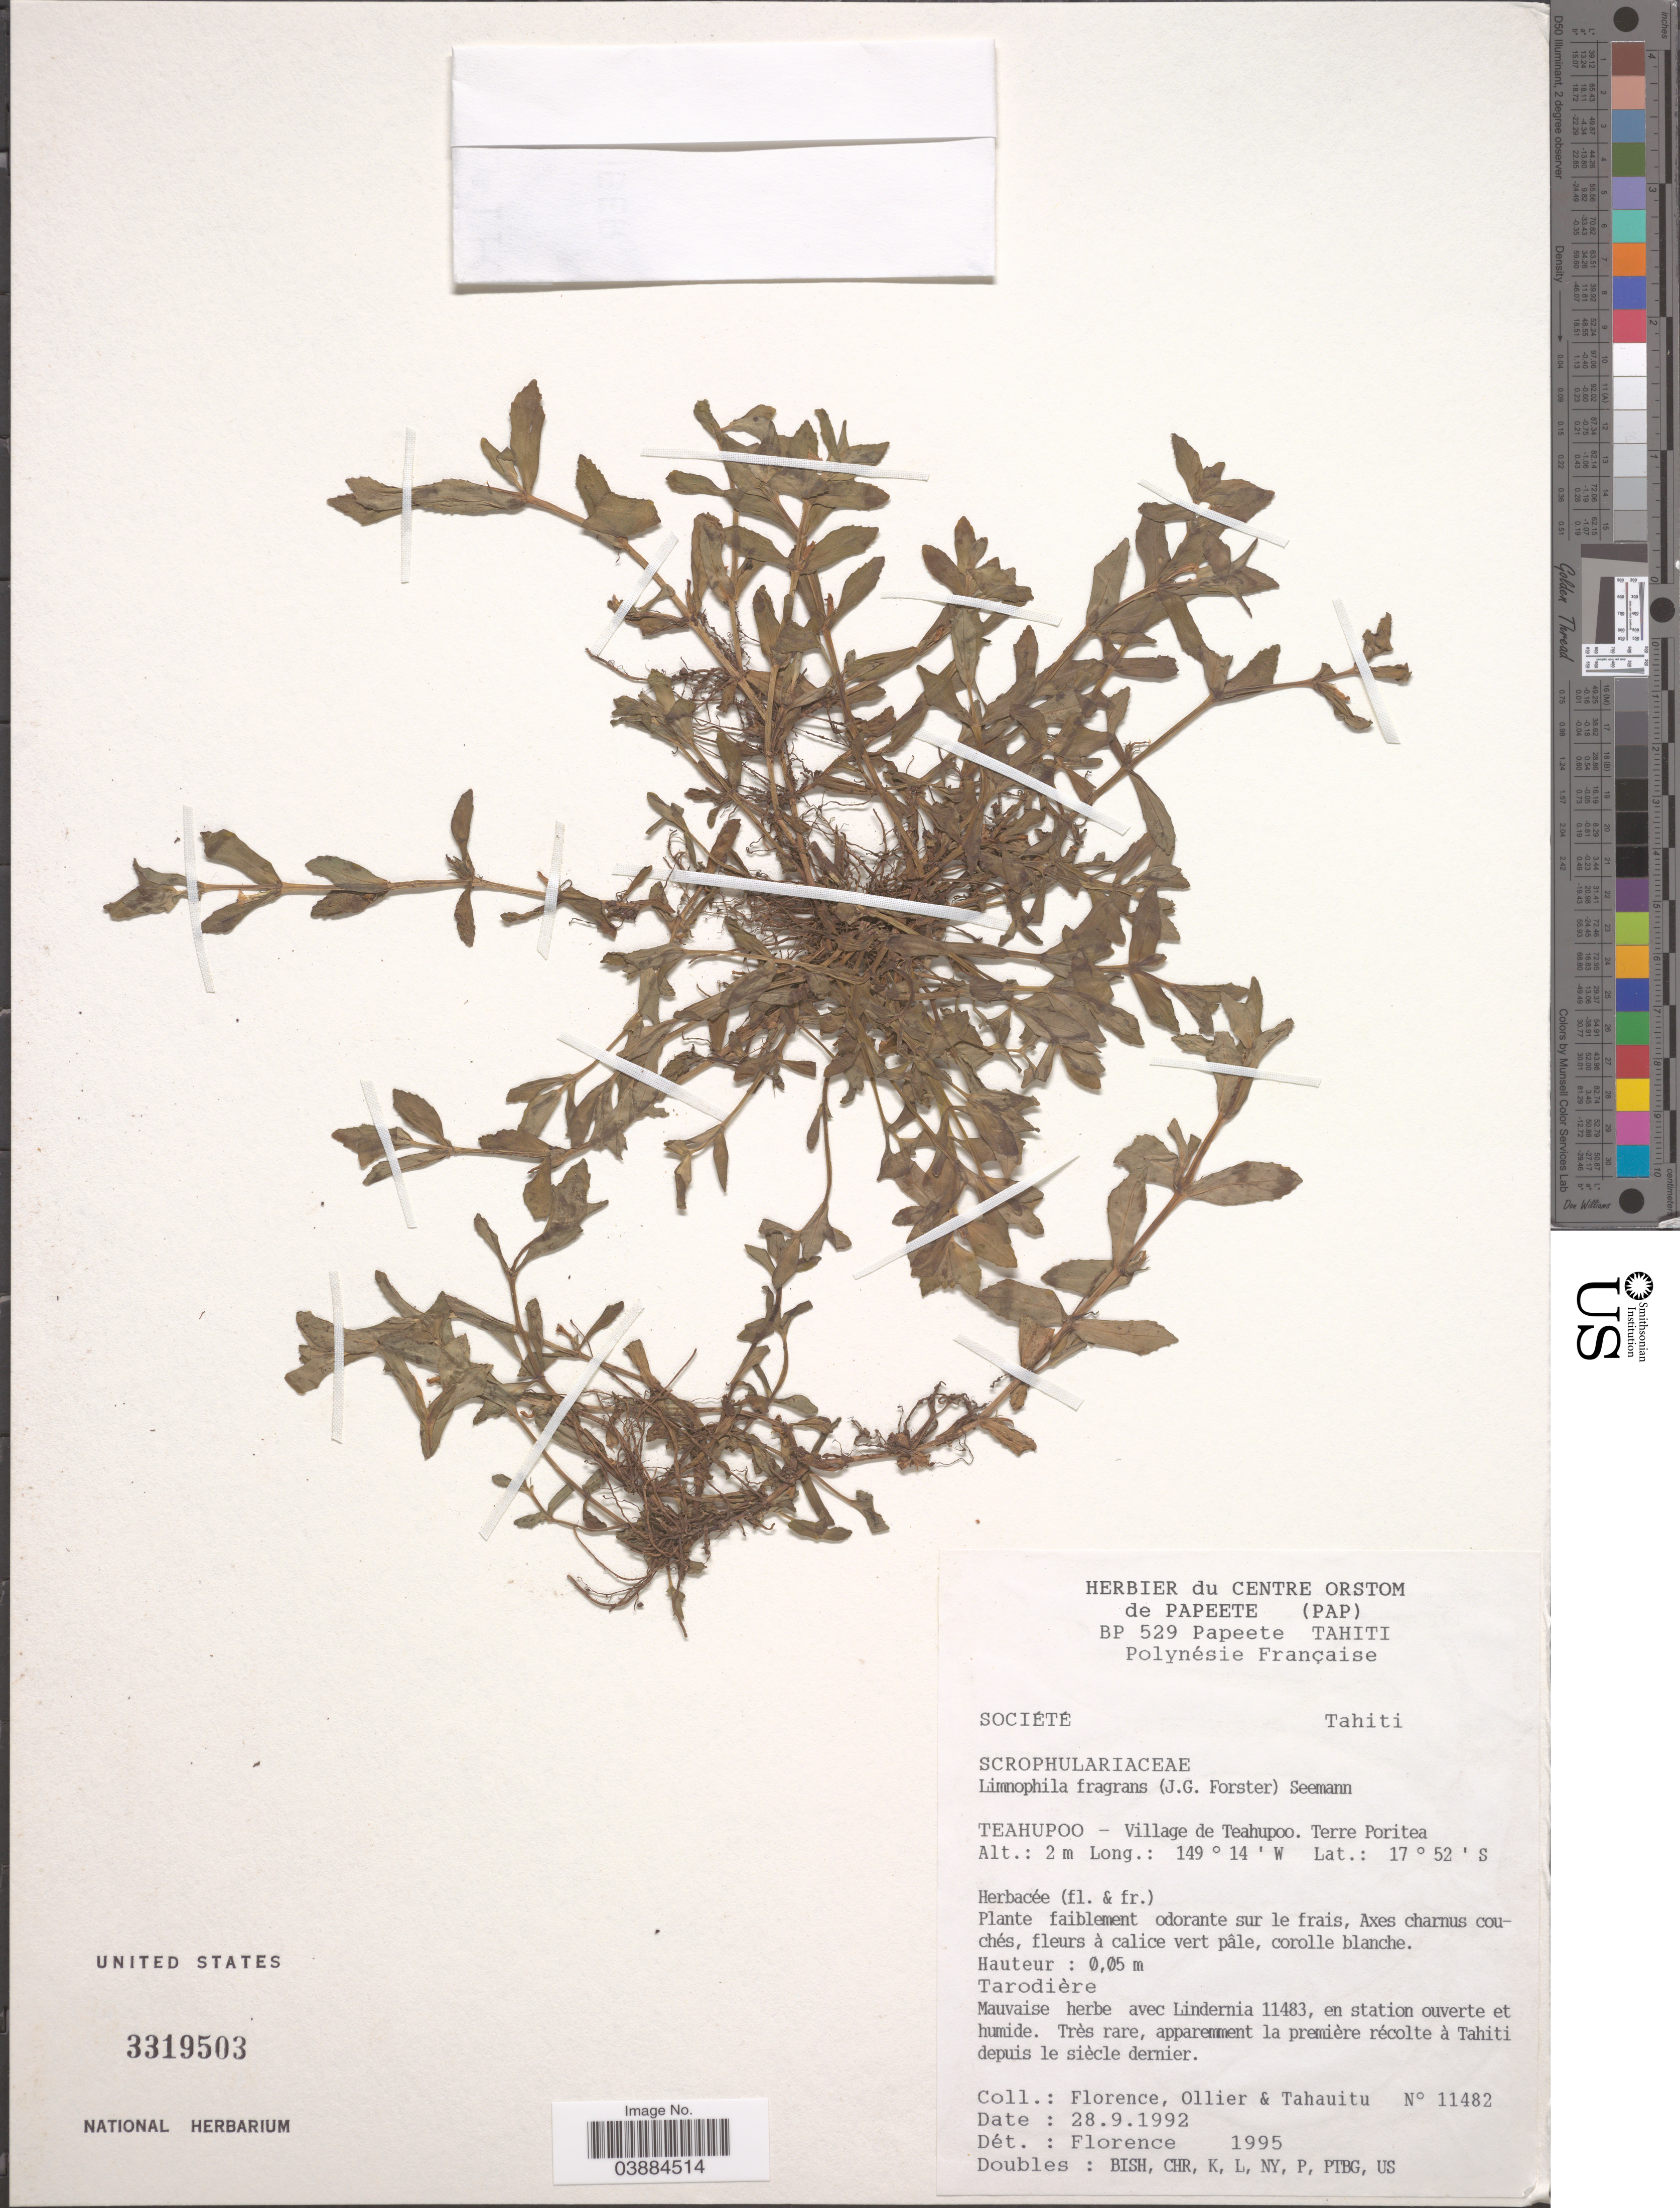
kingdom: Plantae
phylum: Tracheophyta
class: Magnoliopsida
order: Lamiales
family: Plantaginaceae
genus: Limnophila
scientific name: Limnophila fragrans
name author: Seem.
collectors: -. Florence, -. Ollier & Tahauitu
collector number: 11482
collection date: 1992-09-28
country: French Polynesia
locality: Société. Tahiti. Teahupoo - Village de Teahupoo. Terre Poritea.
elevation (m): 2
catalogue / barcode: US 3319503